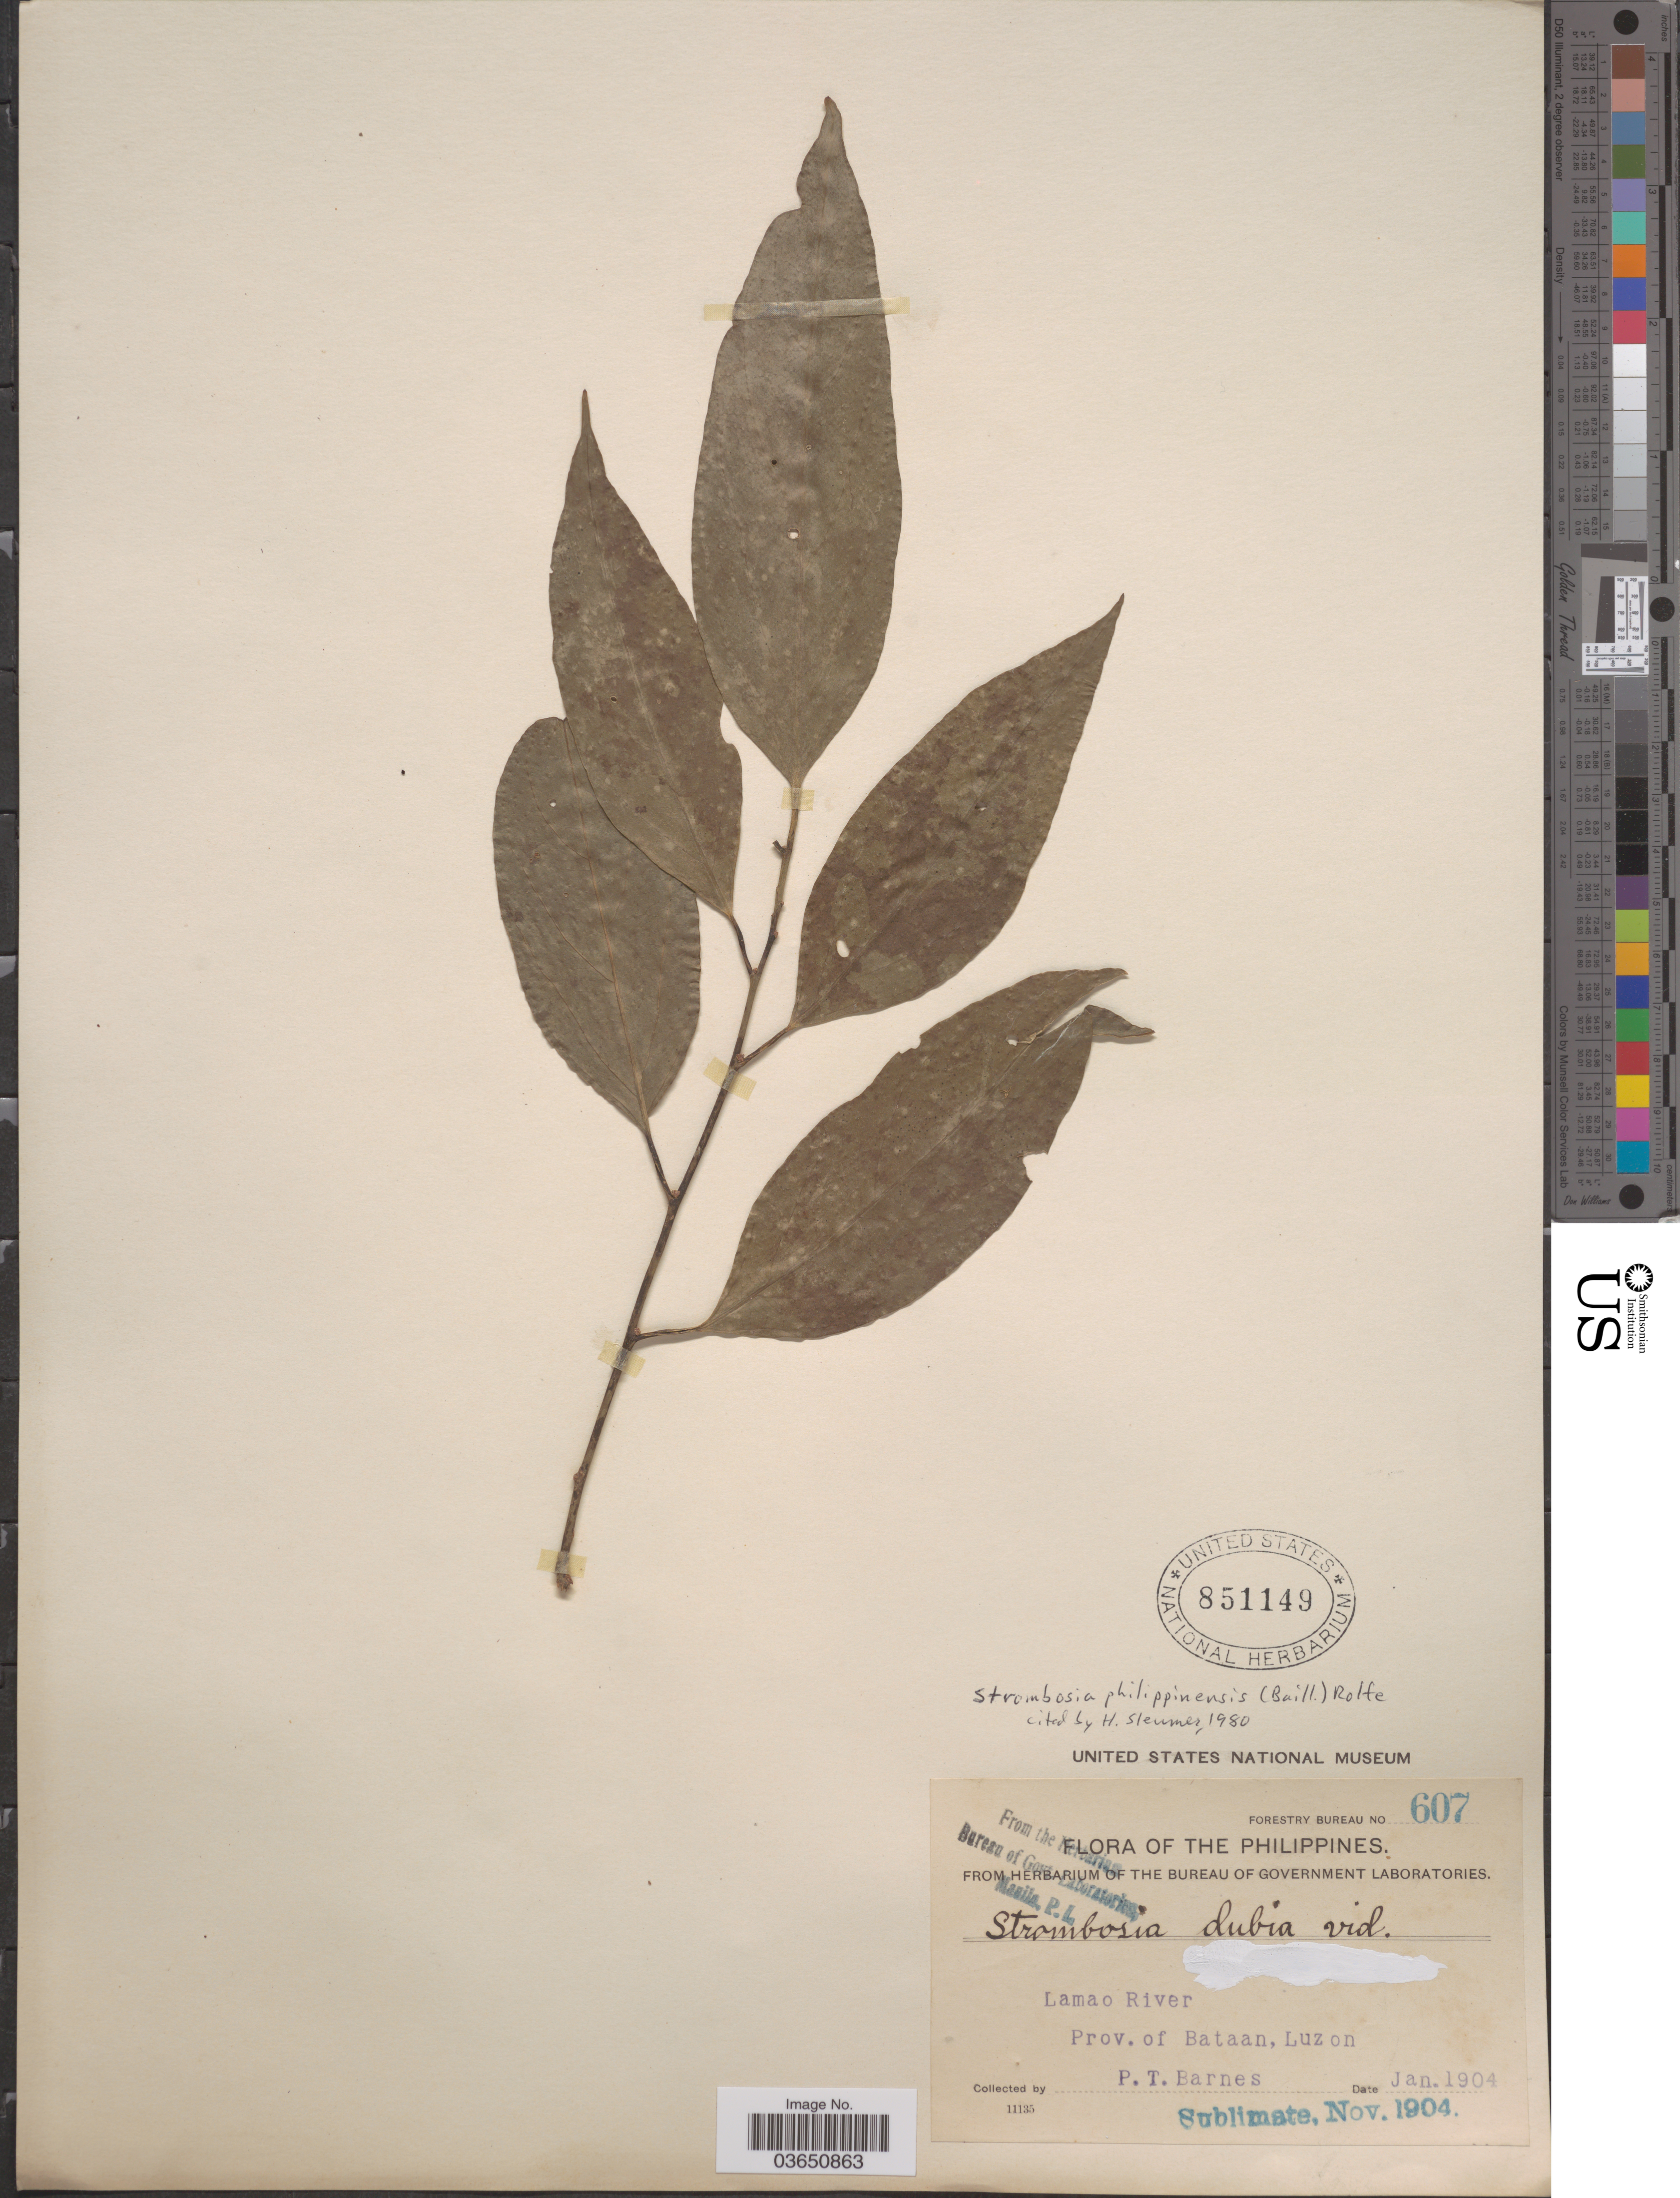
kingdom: Plantae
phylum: Tracheophyta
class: Magnoliopsida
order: Santalales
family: Strombosiaceae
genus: Strombosia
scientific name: Strombosia philippinensis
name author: (Baill.) Rolfe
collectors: P. Barnes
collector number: Forestry Bureau 607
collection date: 1904-01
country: Philippines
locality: Lamao River. Prov. of Bataan, Luzon.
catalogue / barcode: US 851149